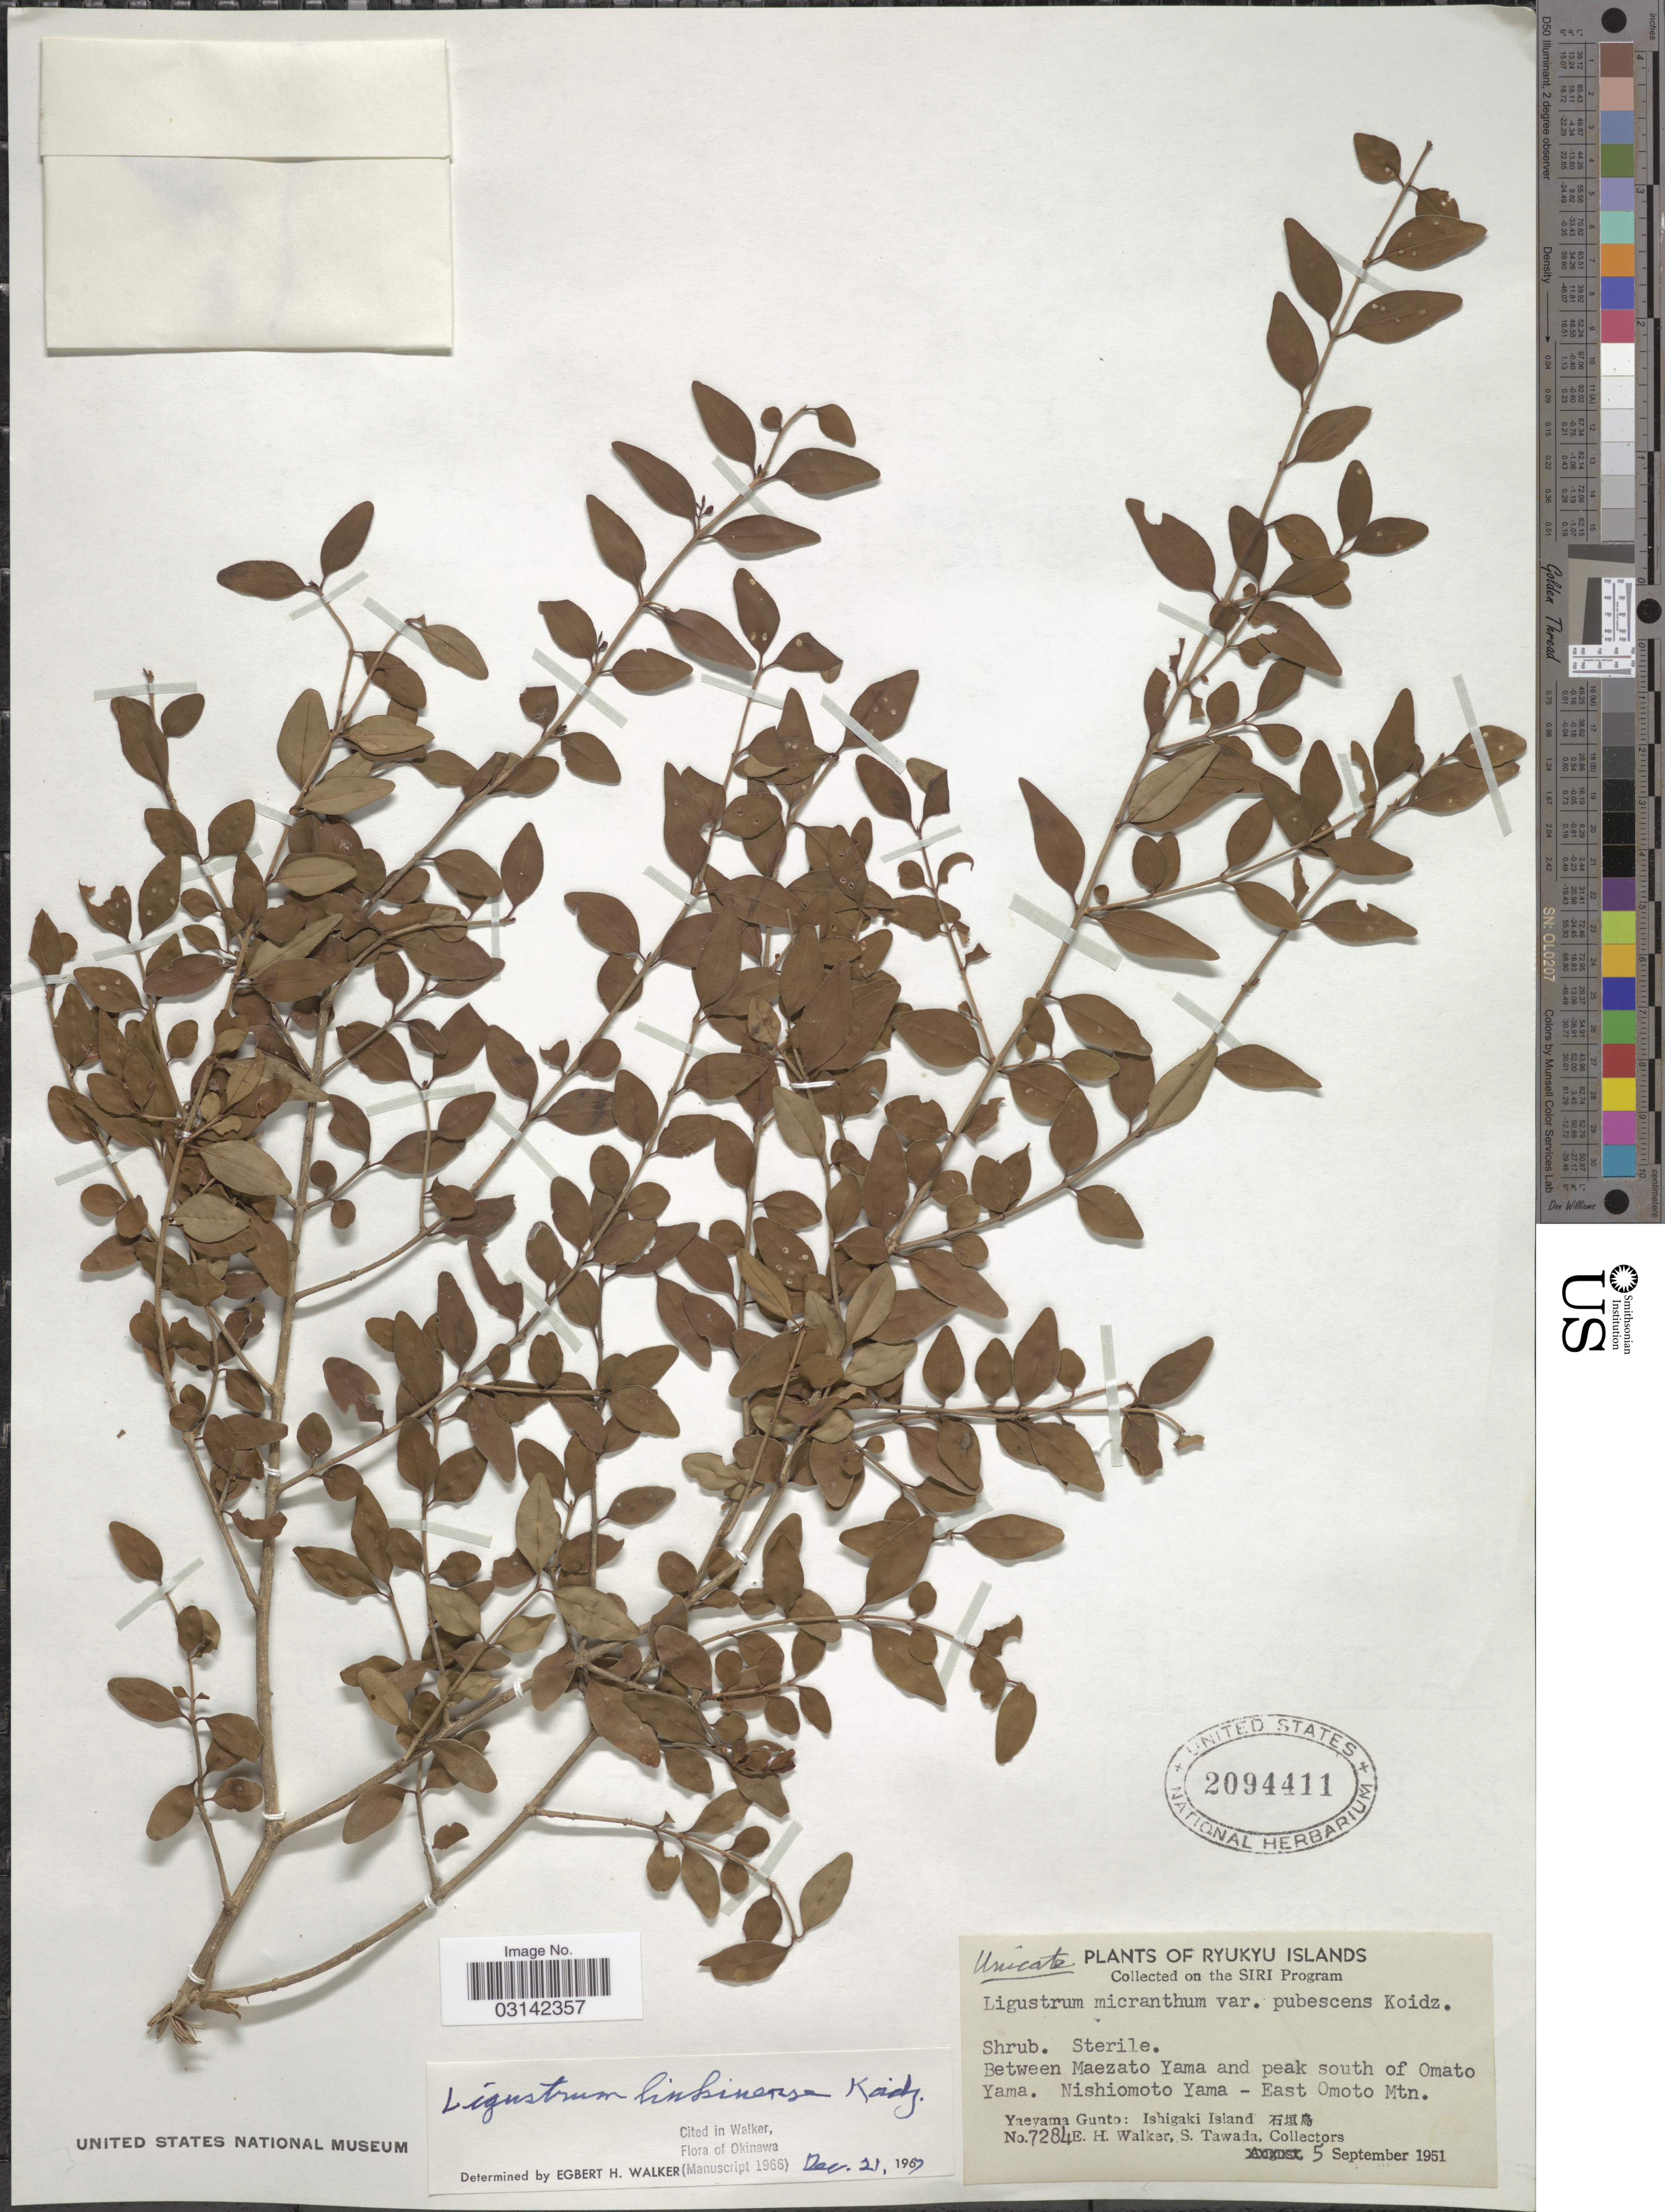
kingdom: Plantae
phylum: Tracheophyta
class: Magnoliopsida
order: Lamiales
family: Oleaceae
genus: Ligustrum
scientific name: Ligustrum liukiuense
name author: Koidz.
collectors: E. H. Walker & S. Tawada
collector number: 7284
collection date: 1951-09-05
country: Japan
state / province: Okinawa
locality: Ryukyu Islands. Between Maezato Yama and peak south of Omato Yama. Nishiomoto Yama - East Omoto Mtn. Yaeyama Gunto: Ishigaki Island.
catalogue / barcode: US 2094411